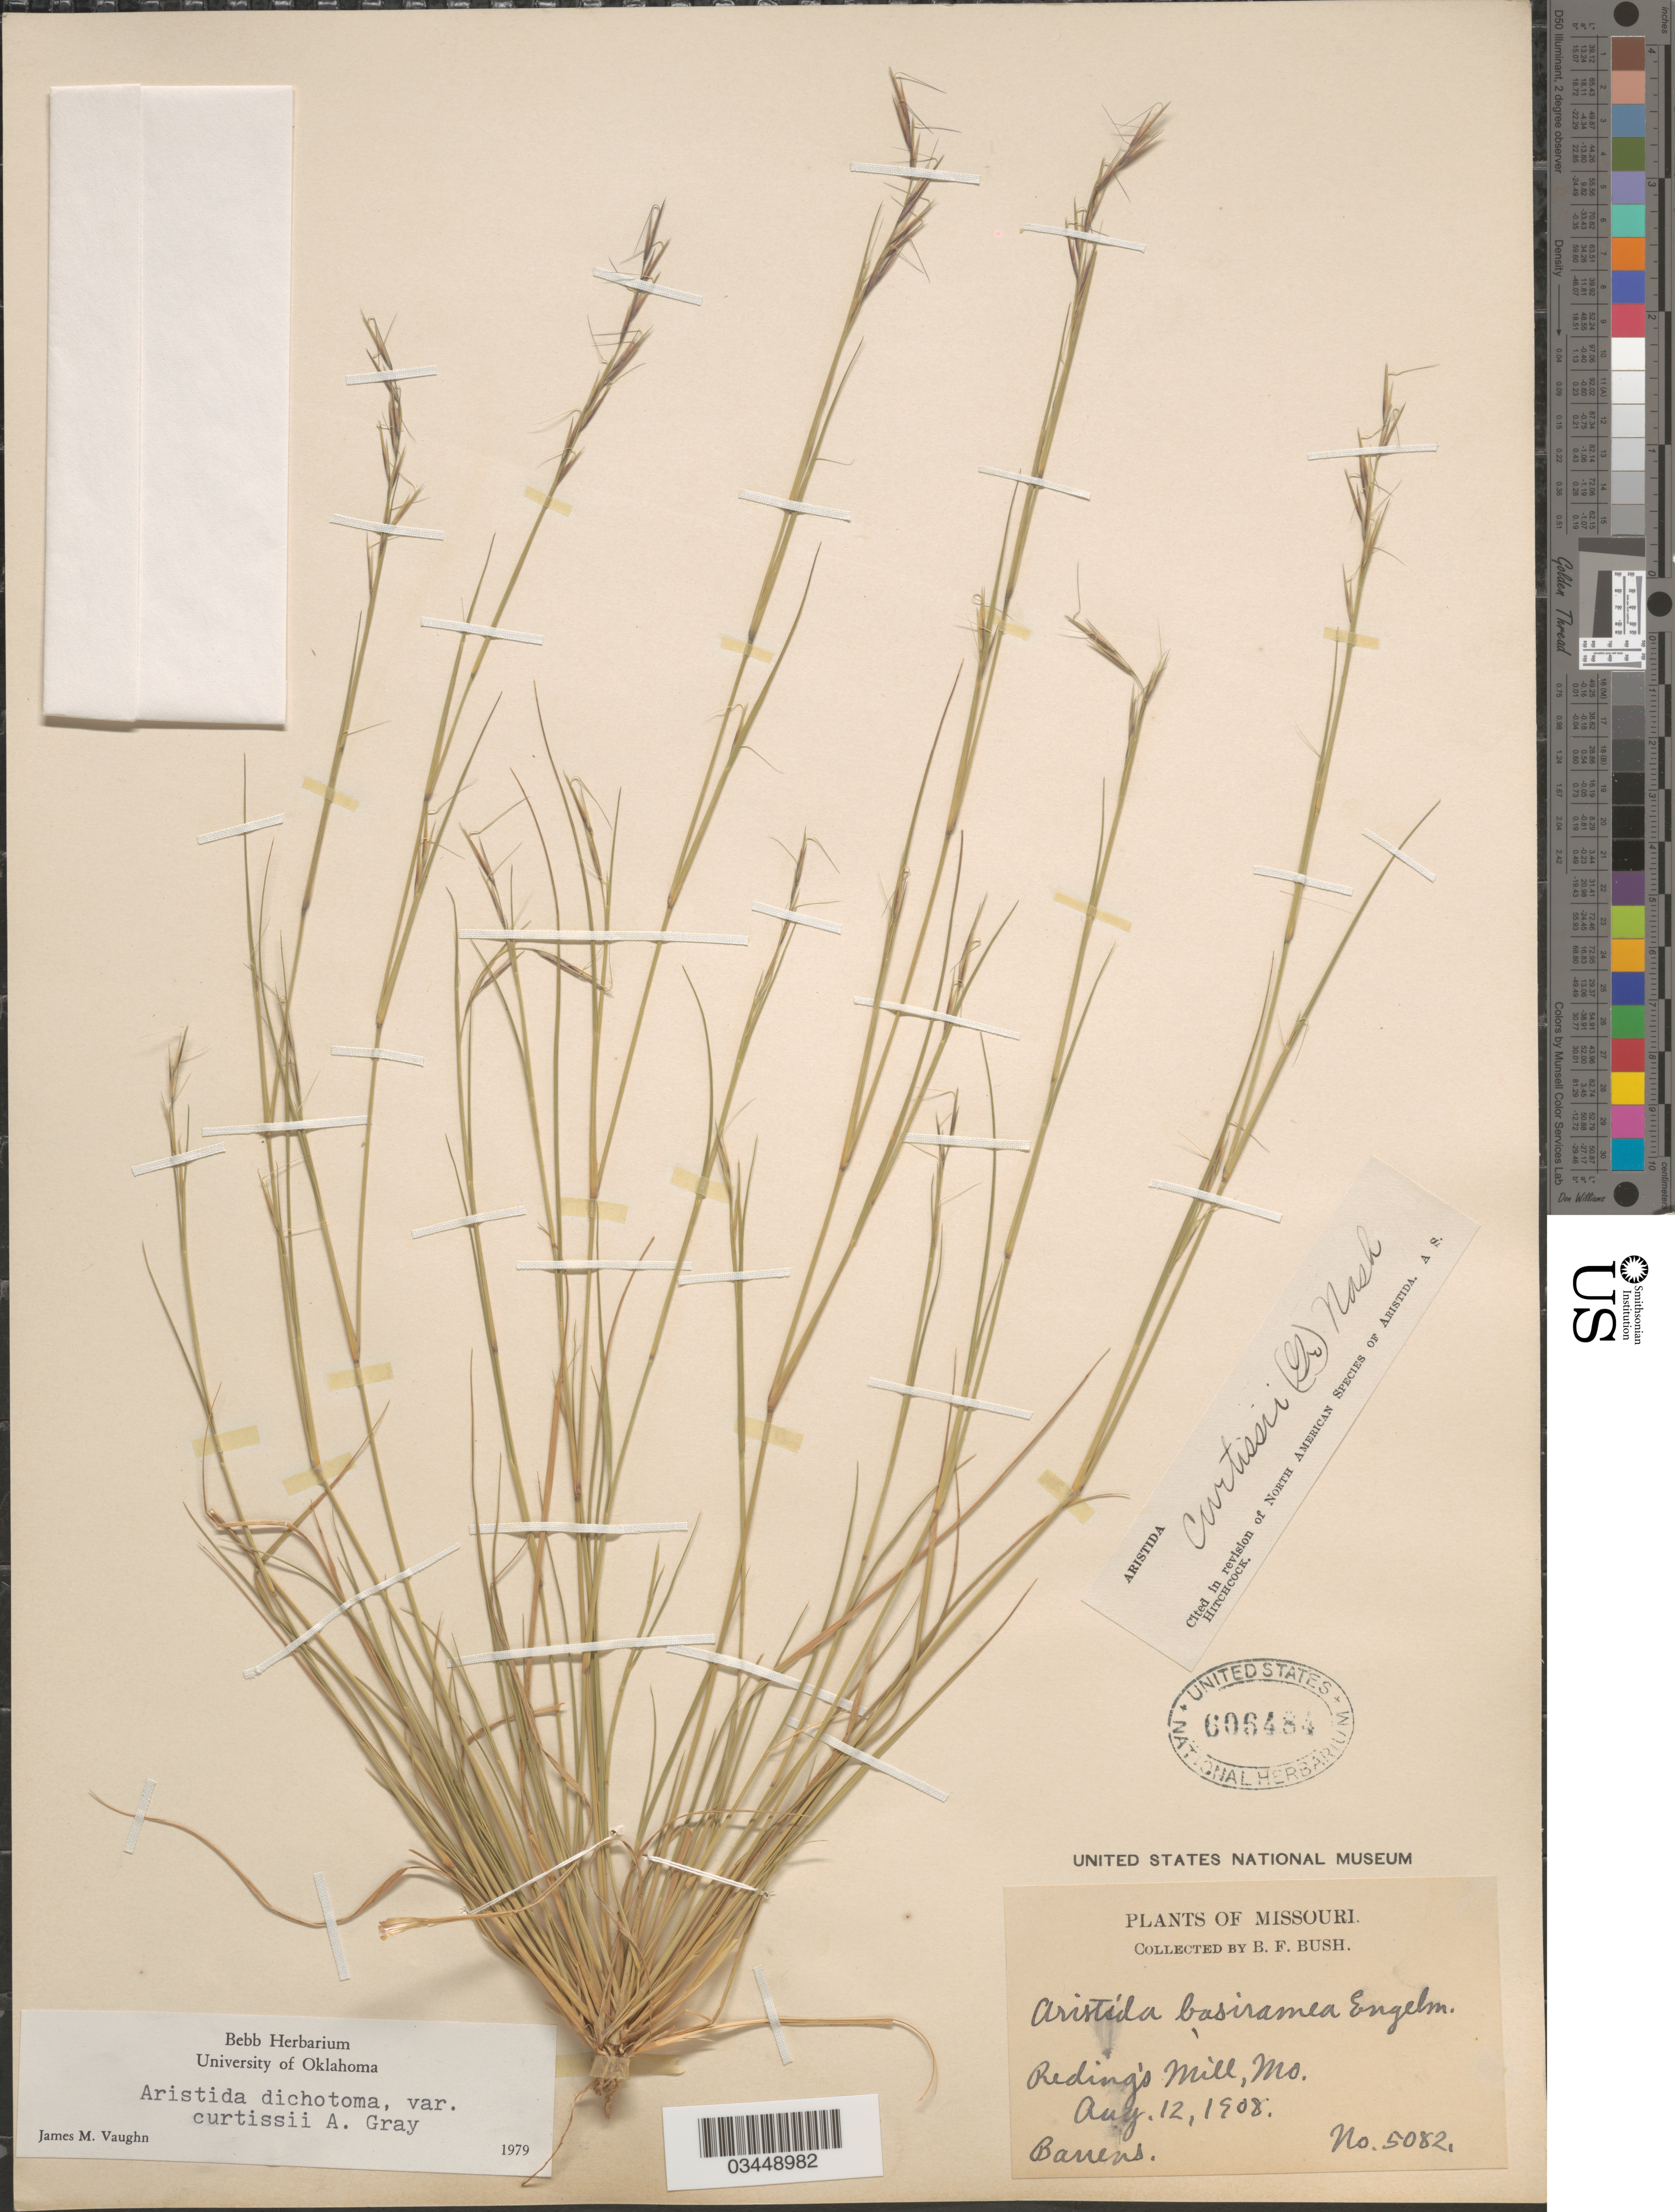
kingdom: Plantae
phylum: Tracheophyta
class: Liliopsida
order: Poales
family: Poaceae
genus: Aristida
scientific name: Aristida dichotoma var. curtisii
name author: A. Gray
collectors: B. F. Bush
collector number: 5082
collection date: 1908-08-12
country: United States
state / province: Missouri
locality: Reding's Mill. Barrens.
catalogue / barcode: US 606484